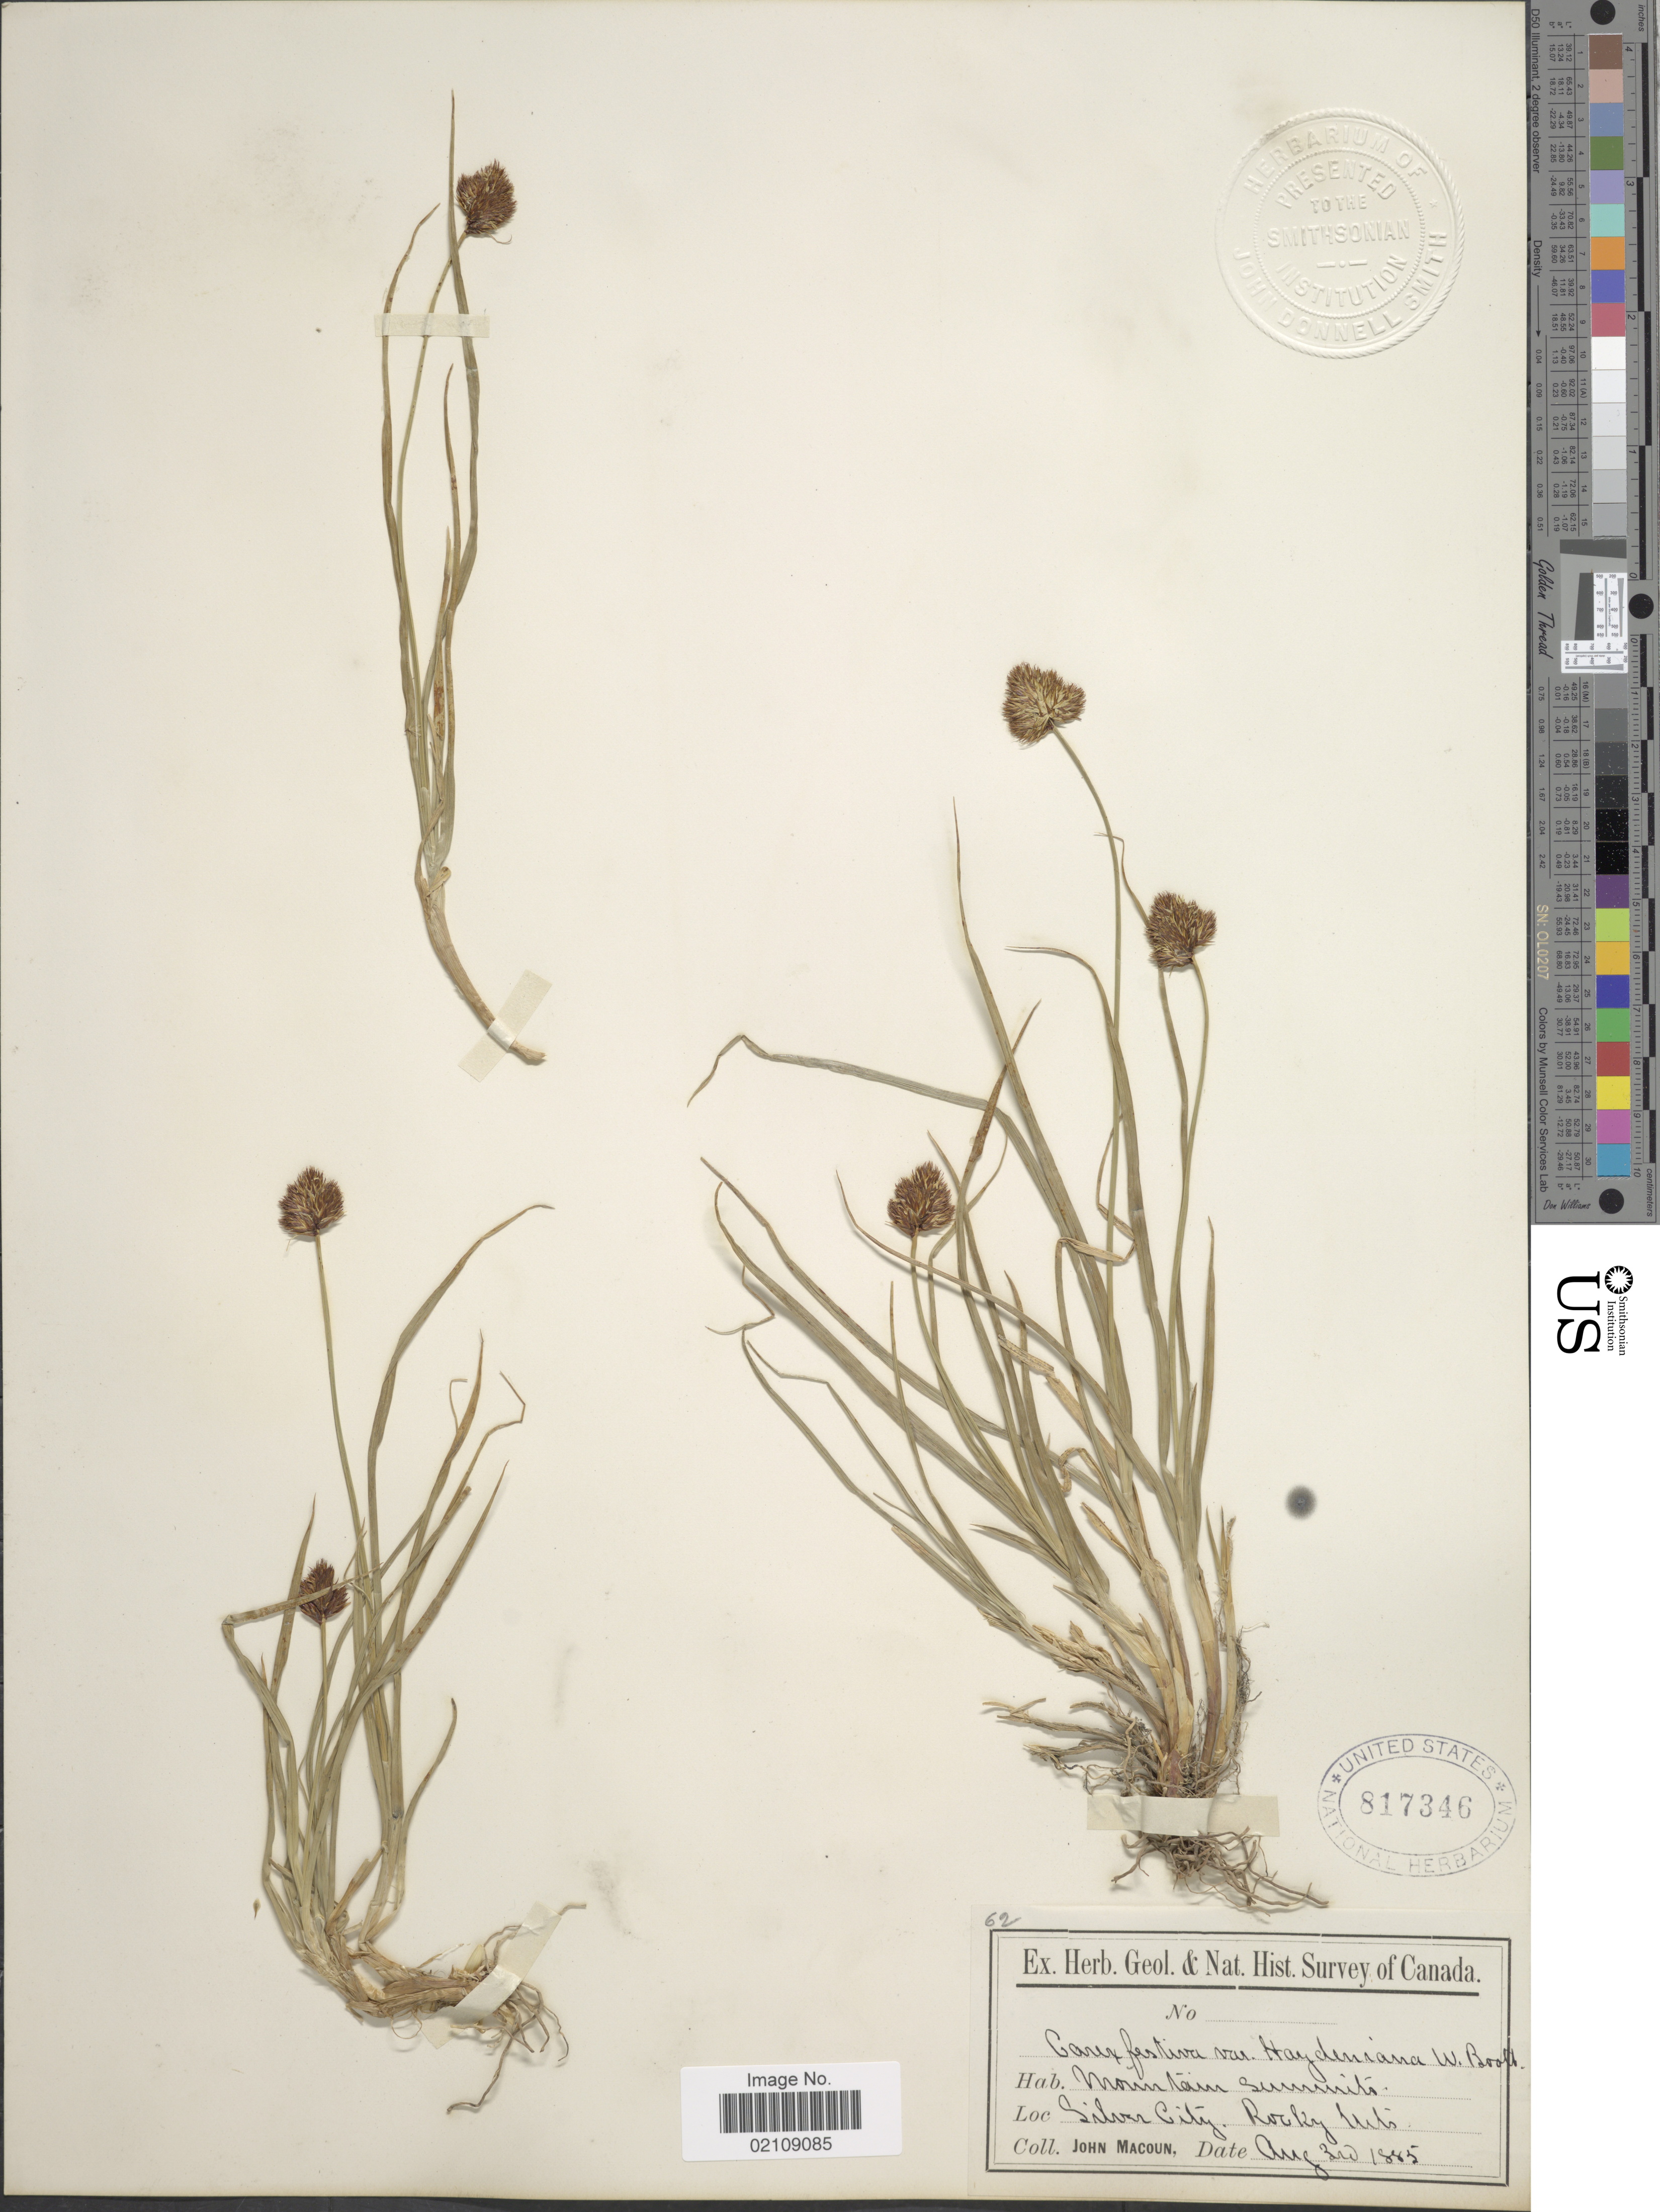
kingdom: Plantae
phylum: Tracheophyta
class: Liliopsida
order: Poales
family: Cyperaceae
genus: Carex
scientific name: Carex haydeniana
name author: Olney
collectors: J. Macoun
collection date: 1885-08-03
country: Canada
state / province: Alberta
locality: Silver City, Rocky Mts.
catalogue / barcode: US 817346